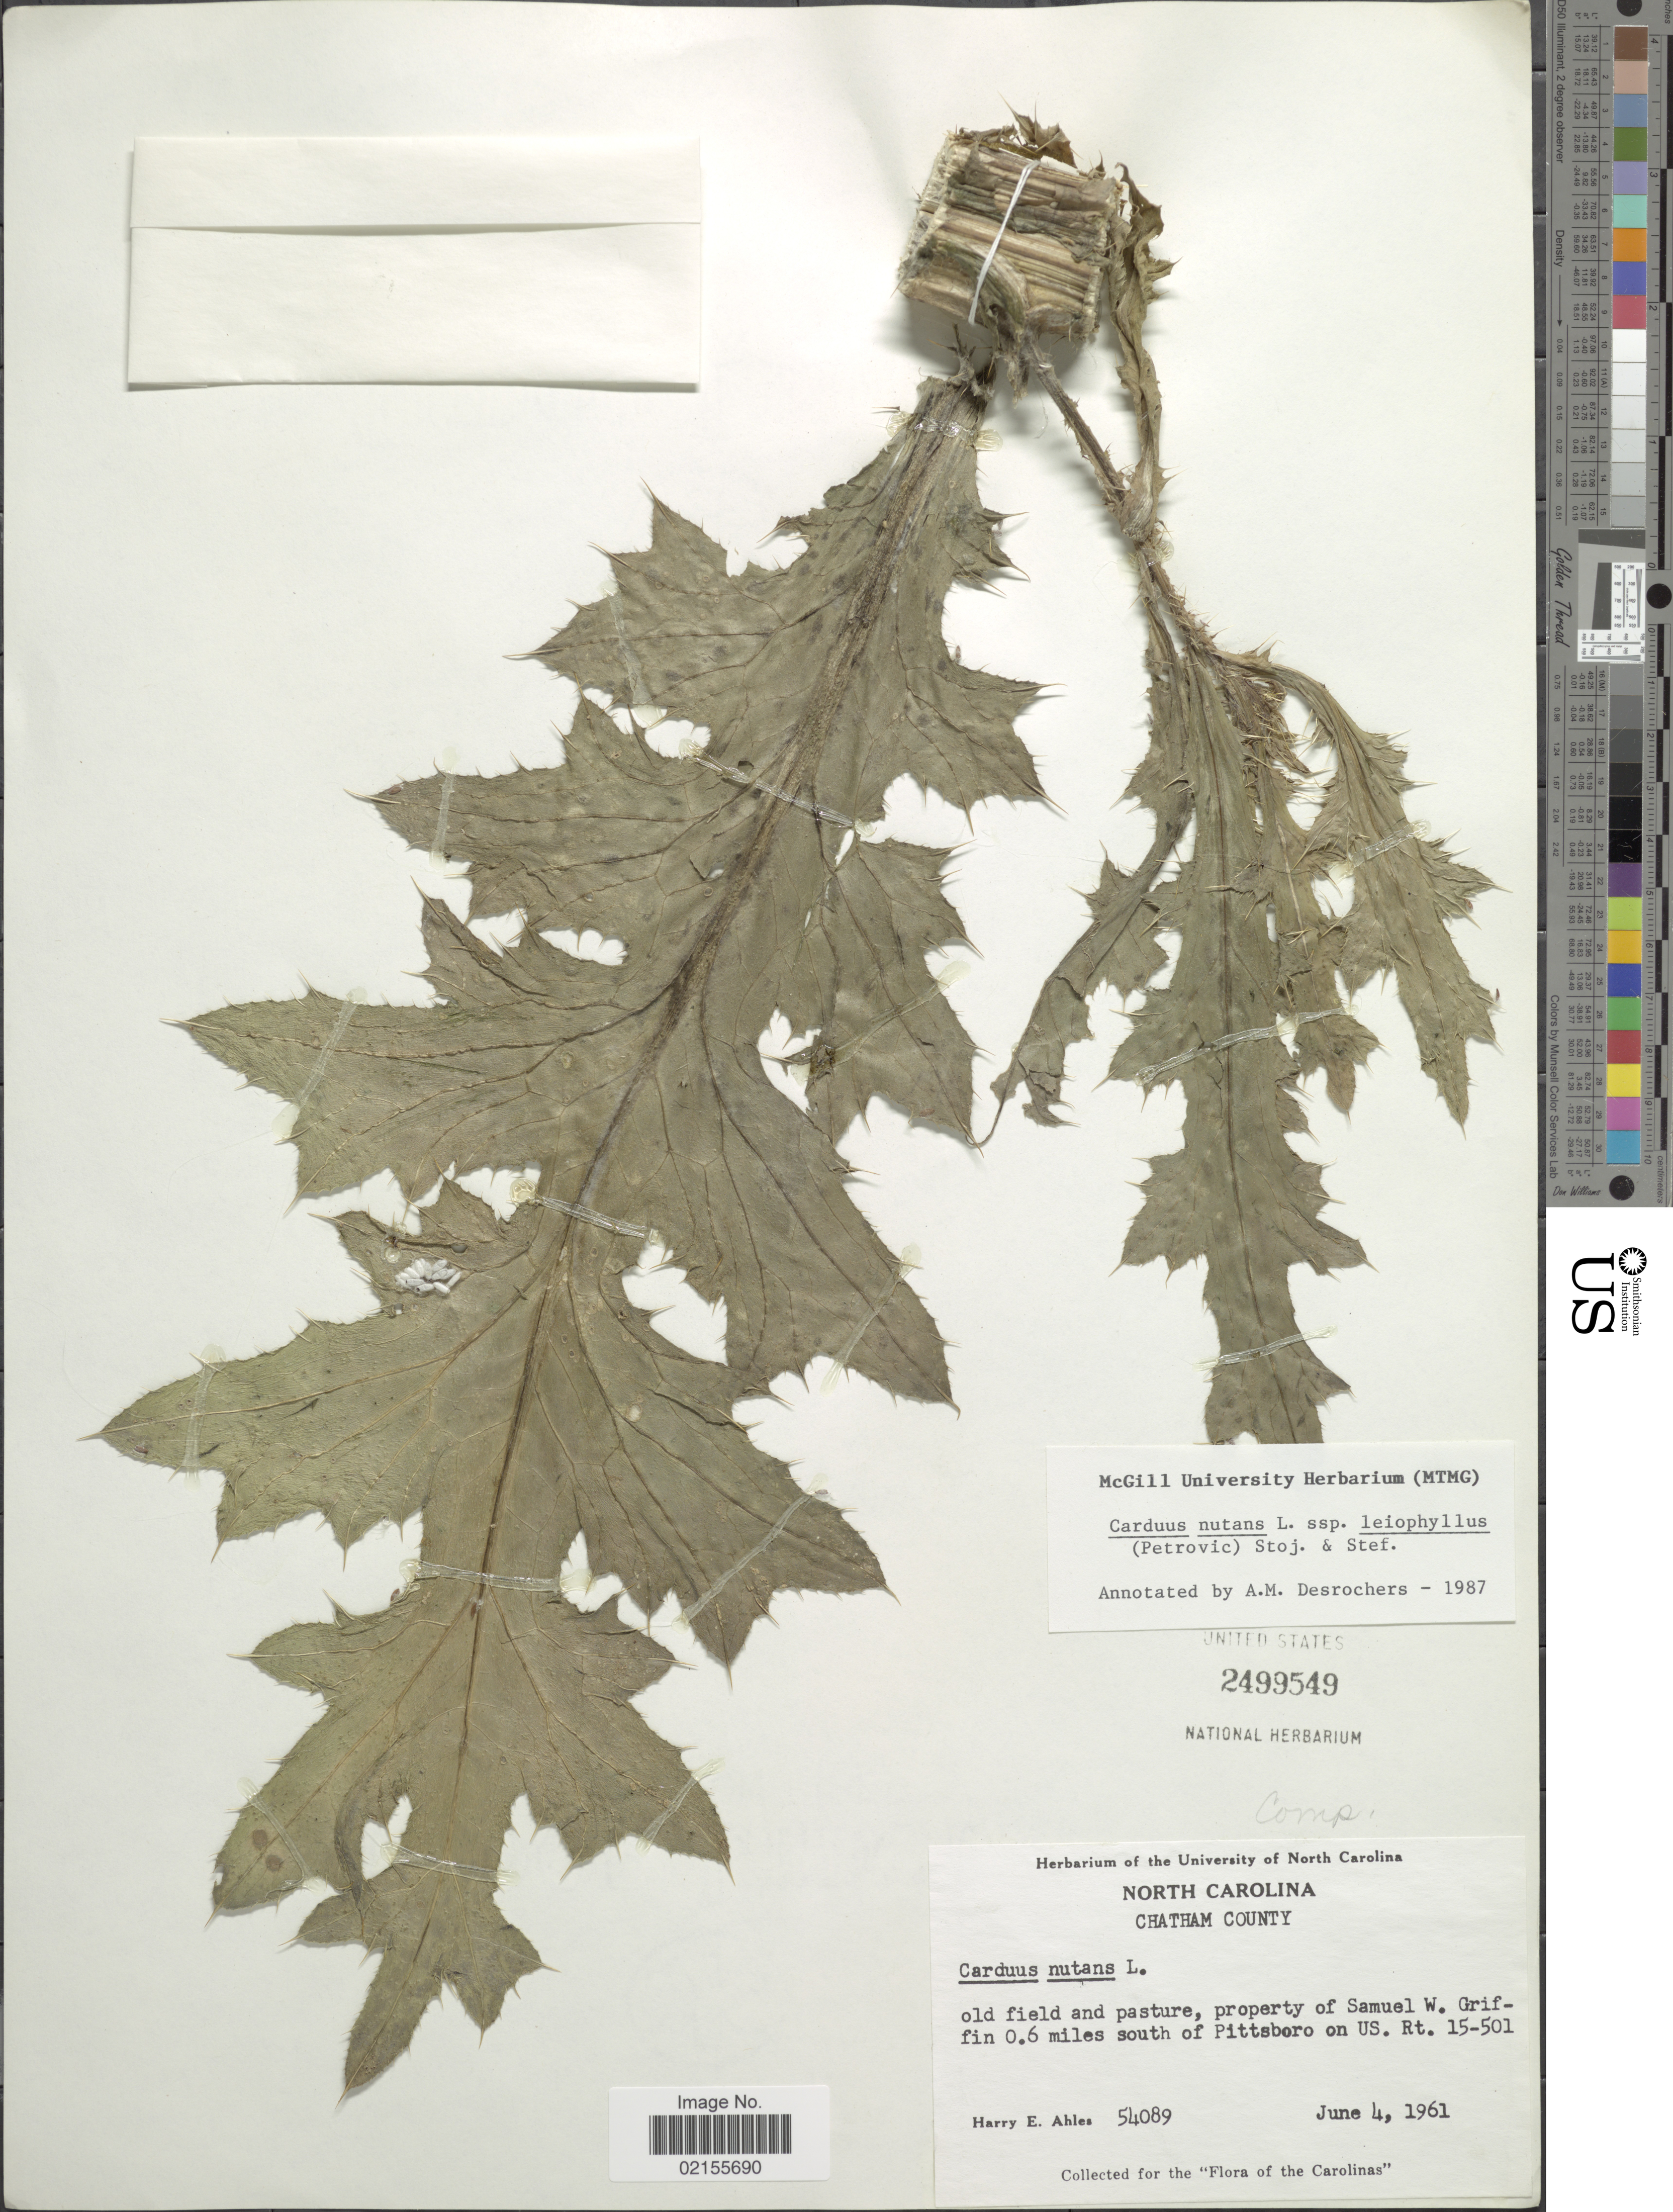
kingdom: Plantae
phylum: Tracheophyta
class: Magnoliopsida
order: Asterales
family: Asteraceae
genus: Carduus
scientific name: Carduus nutans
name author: L.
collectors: H. E. Ahles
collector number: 54089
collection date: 1961-06-04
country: United States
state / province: North Carolina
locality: Chatham County, old field and pasture, property of Samuel W. Griffin 0.6 miles south of Pittsboro on US Rt. 15-501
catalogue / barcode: US 2499549